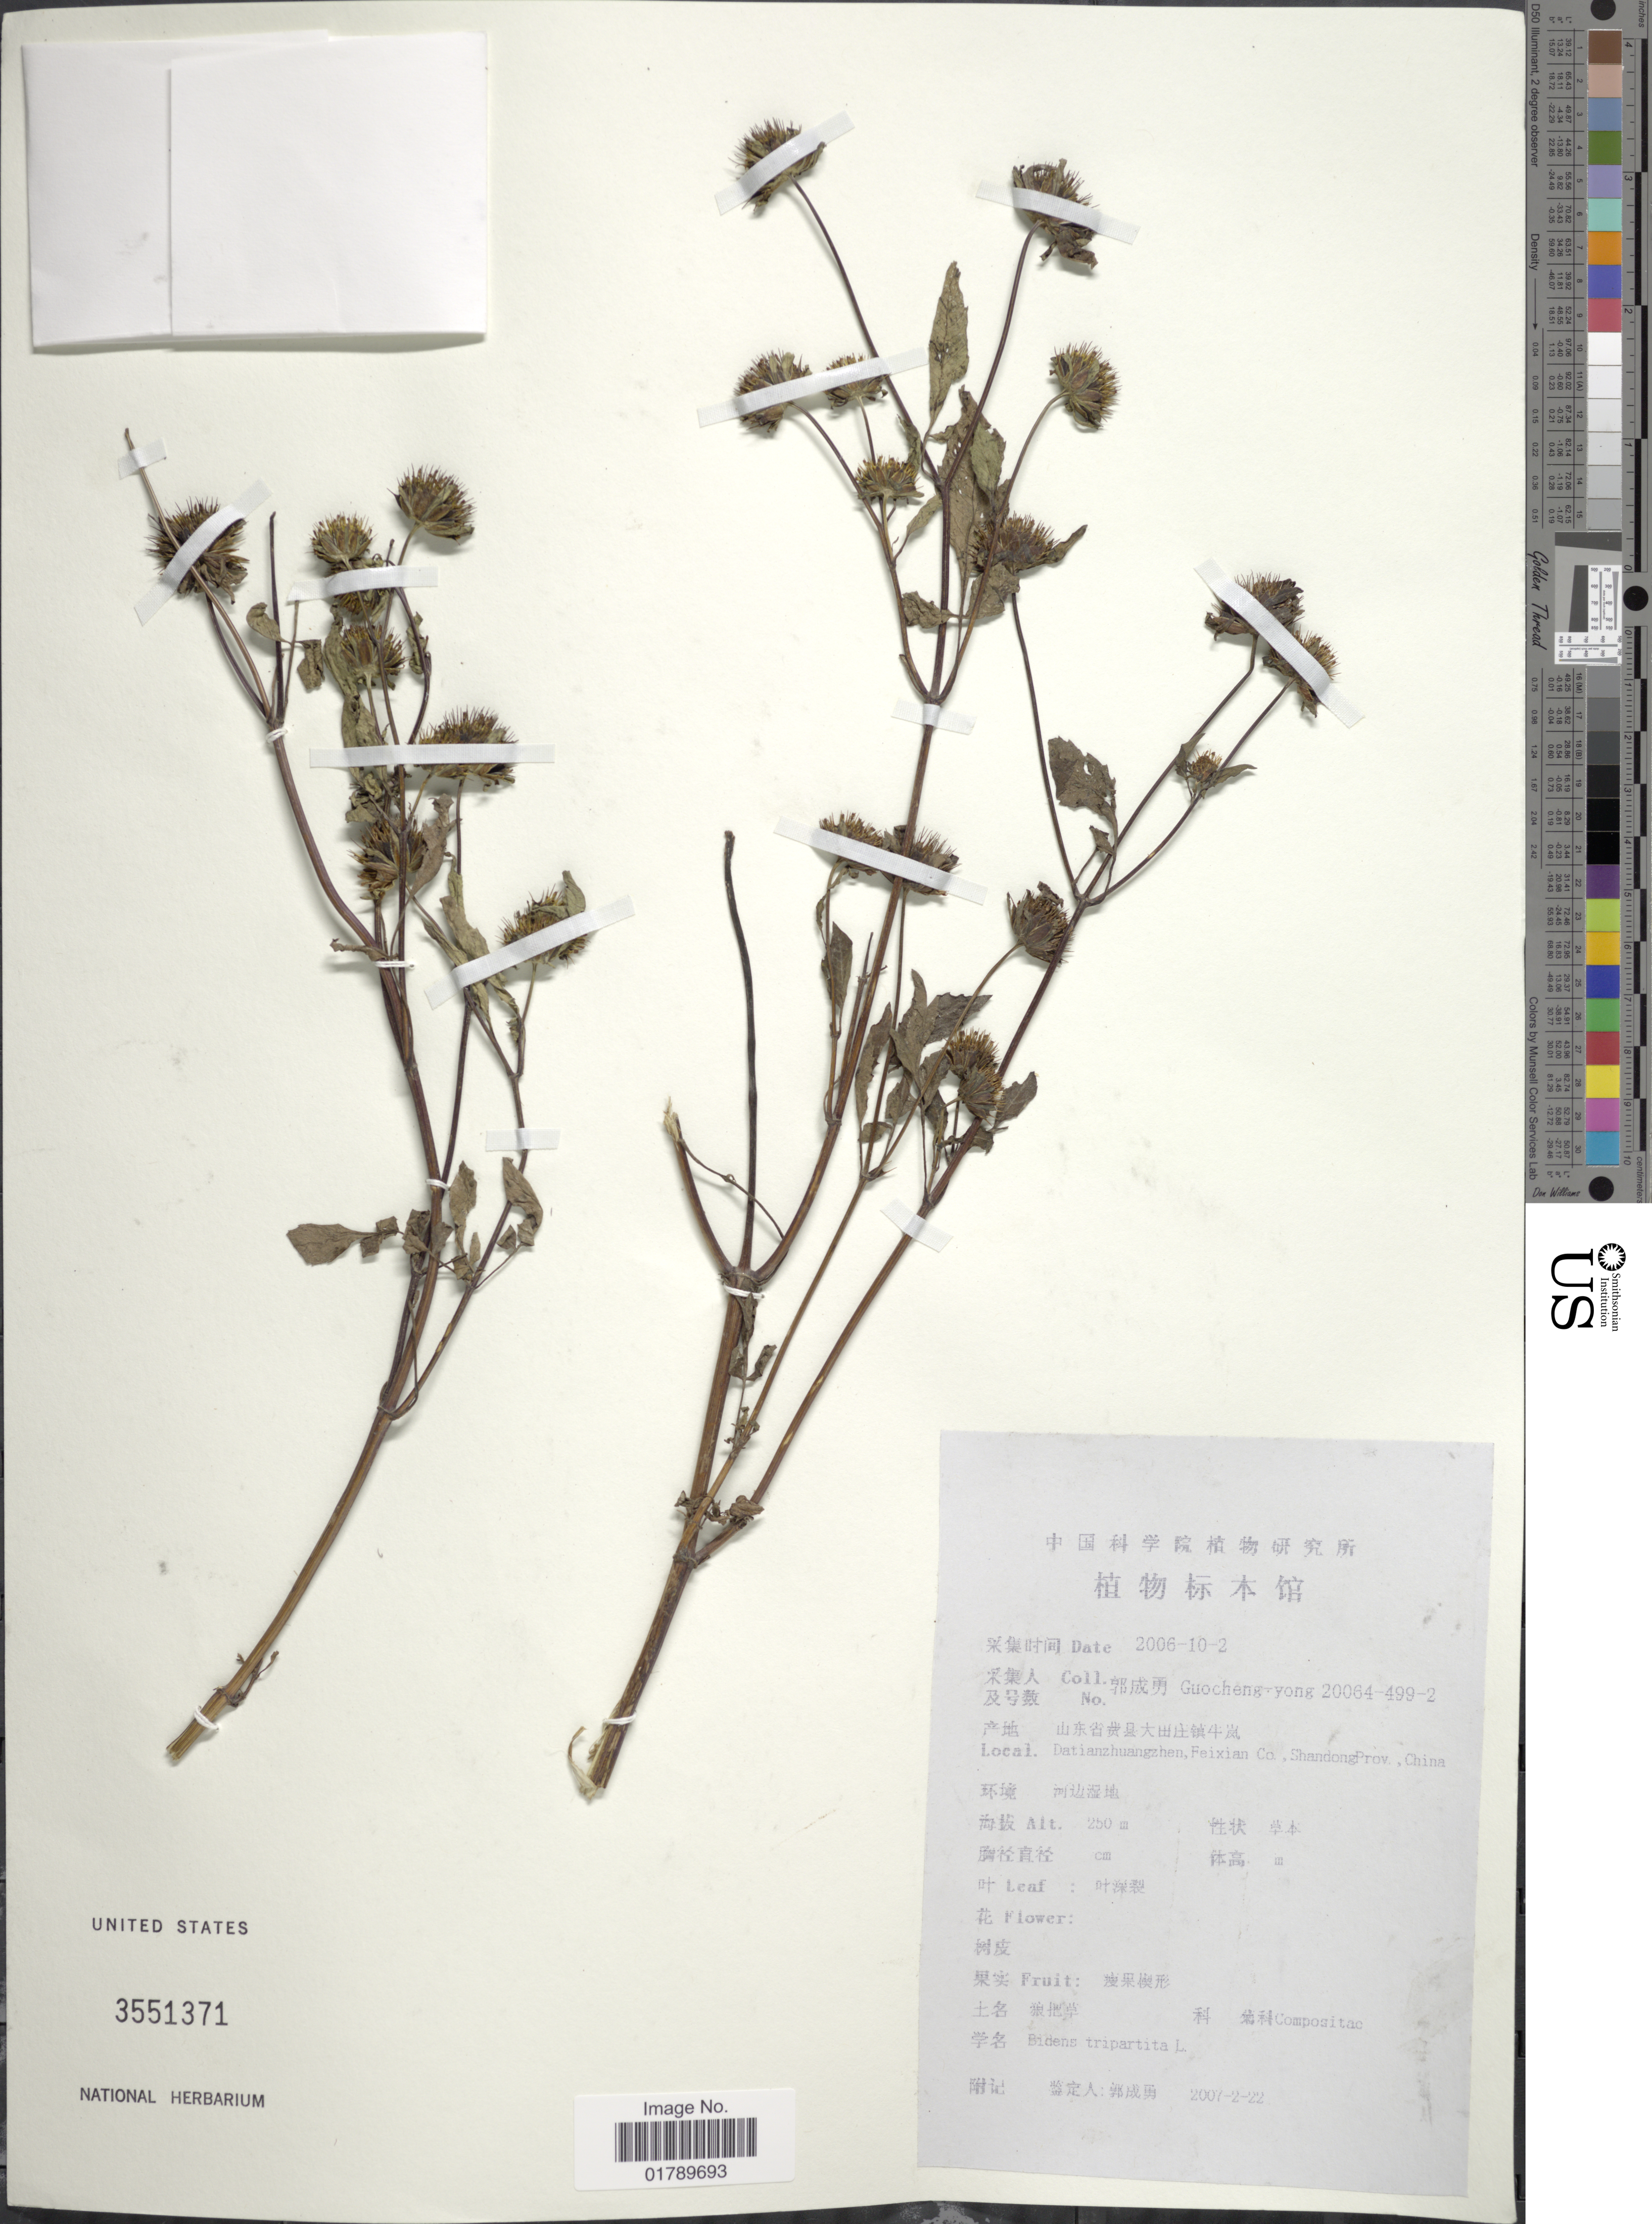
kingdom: Plantae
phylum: Tracheophyta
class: Magnoliopsida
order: Asterales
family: Asteraceae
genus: Bidens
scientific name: Bidens tripartita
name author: L.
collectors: Guo cheng-yong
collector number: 20064-499-2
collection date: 2006-10-02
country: China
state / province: Shandong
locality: Datianzhuangzhen, Feixian Co., ShandongProv., China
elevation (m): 250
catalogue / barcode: US 3551371